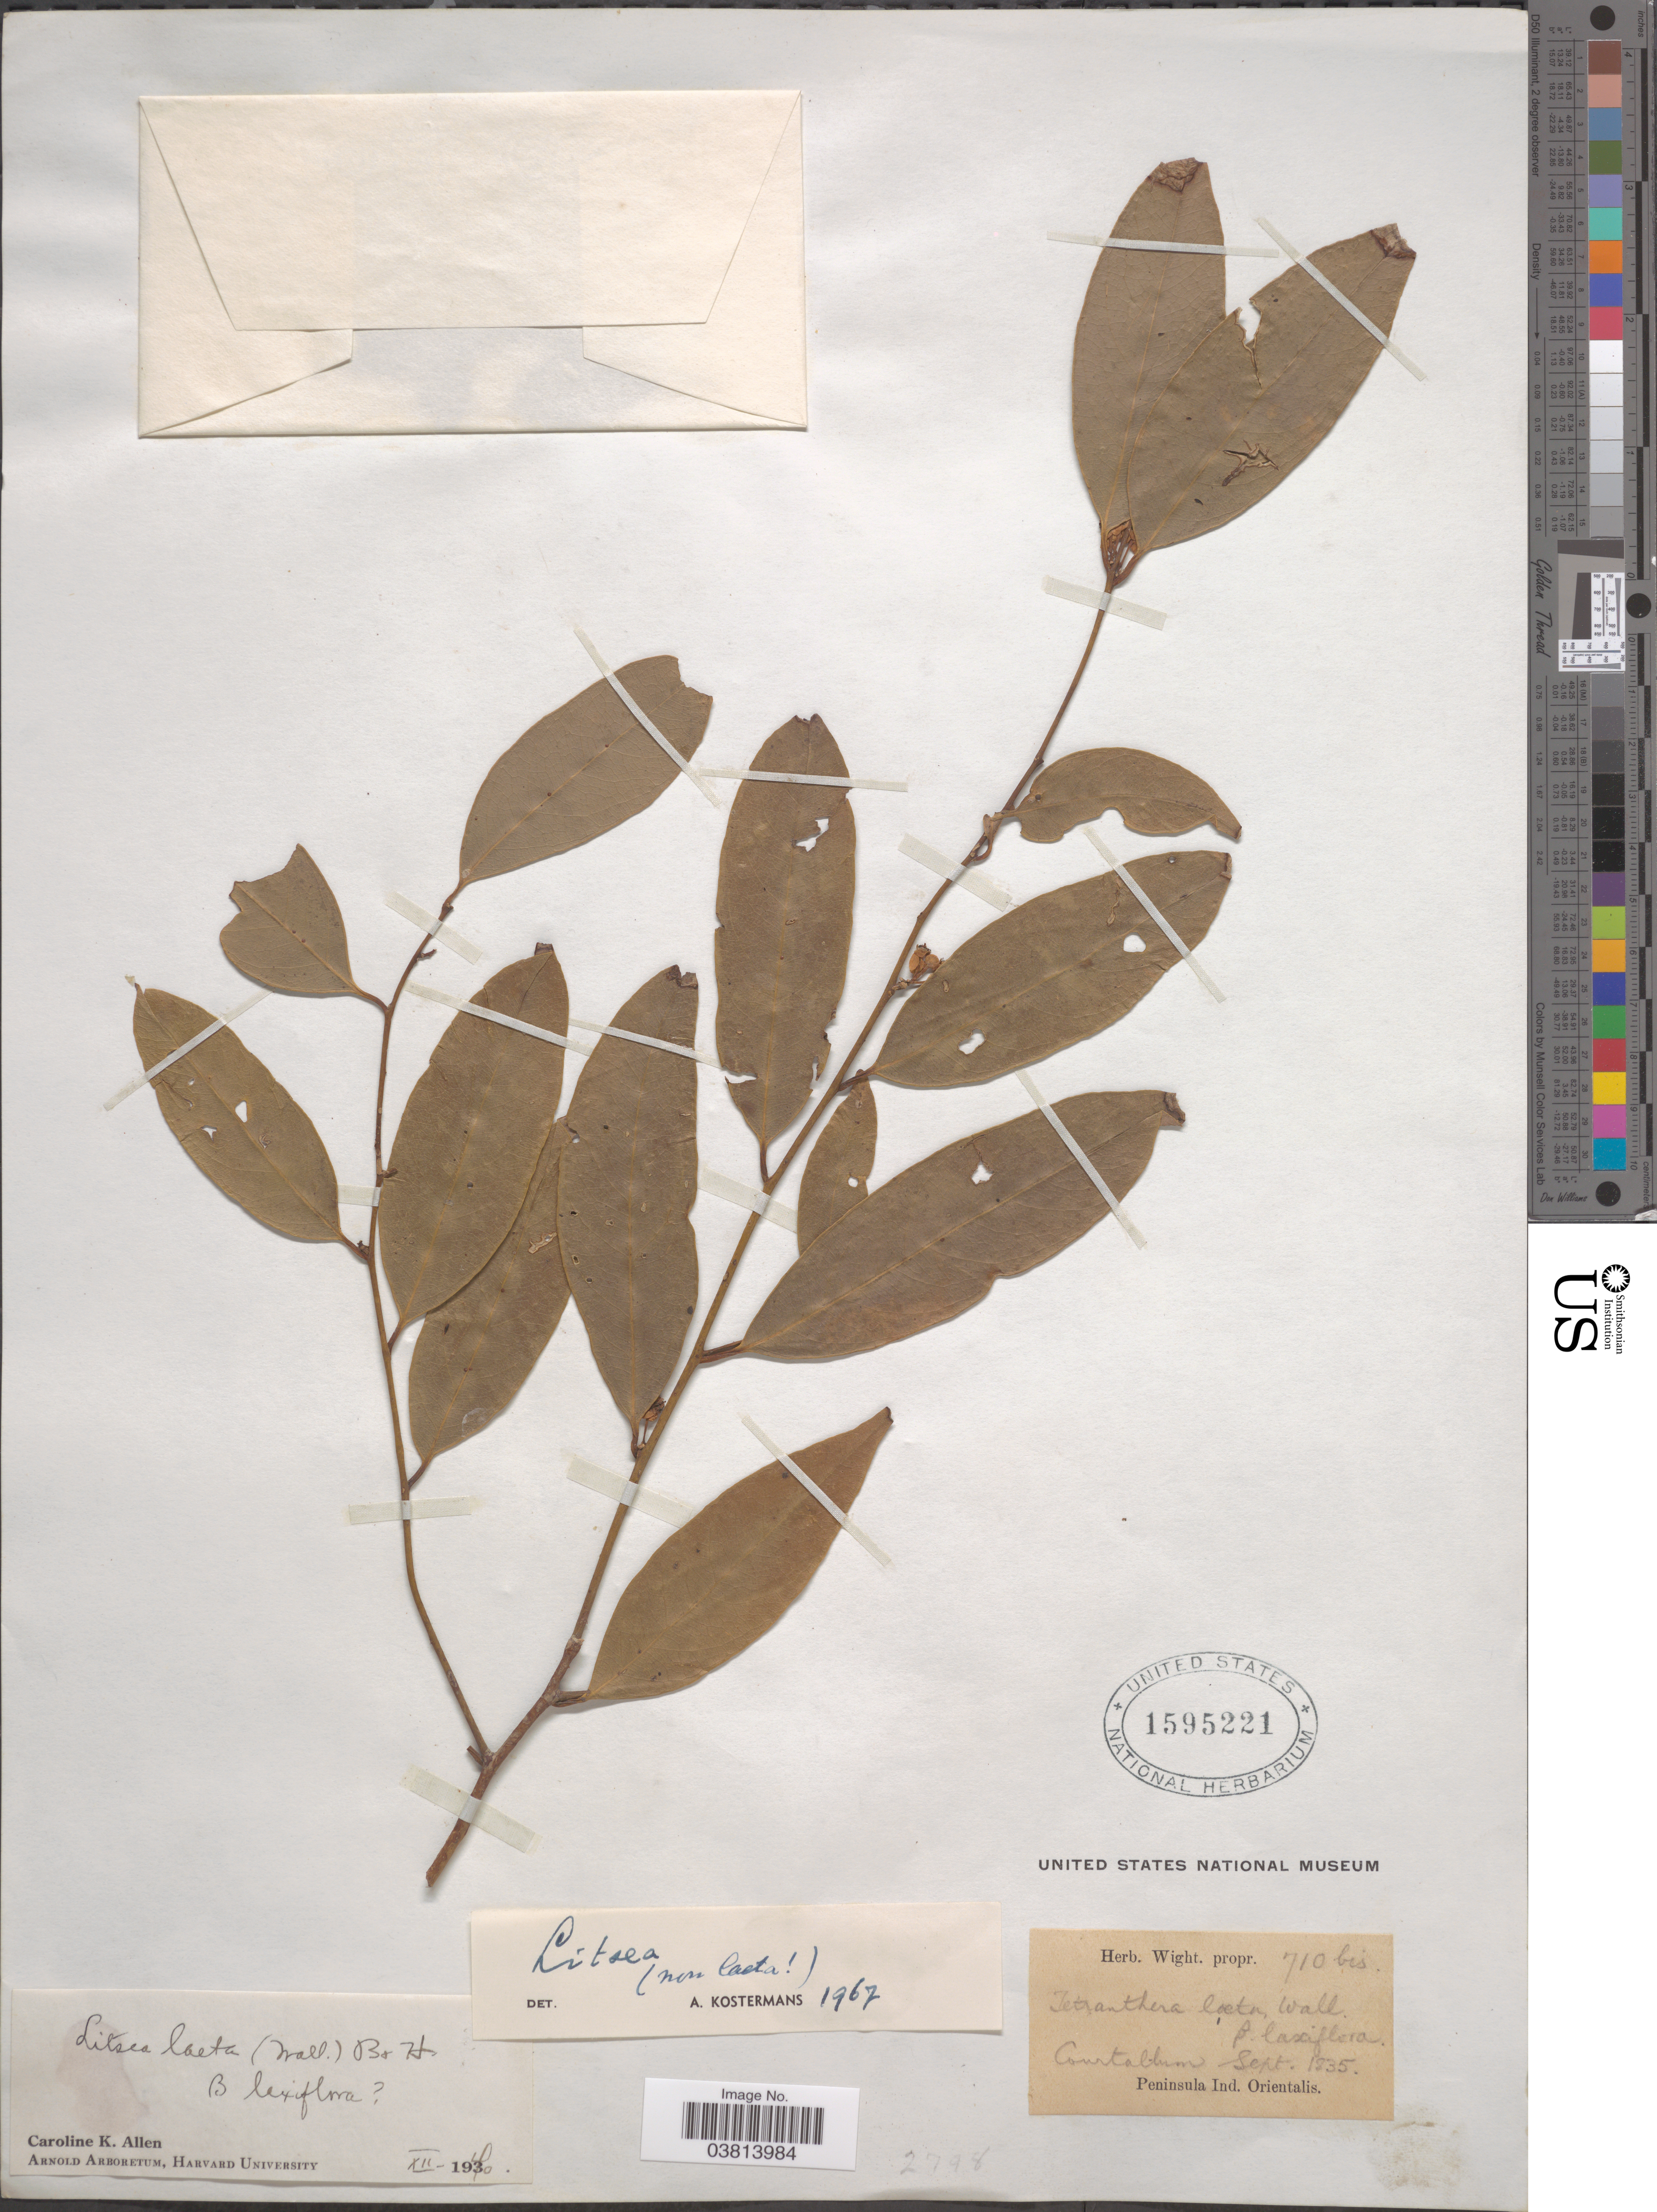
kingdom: Plantae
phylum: Tracheophyta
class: Magnoliopsida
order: Laurales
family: Lauraceae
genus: Litsea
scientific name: Litsea sp.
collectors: ex Herb. Wright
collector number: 710bis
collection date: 1835-09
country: India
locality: Courtallum. Peninsula Ind. Orientalis.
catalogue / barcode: US 1595221